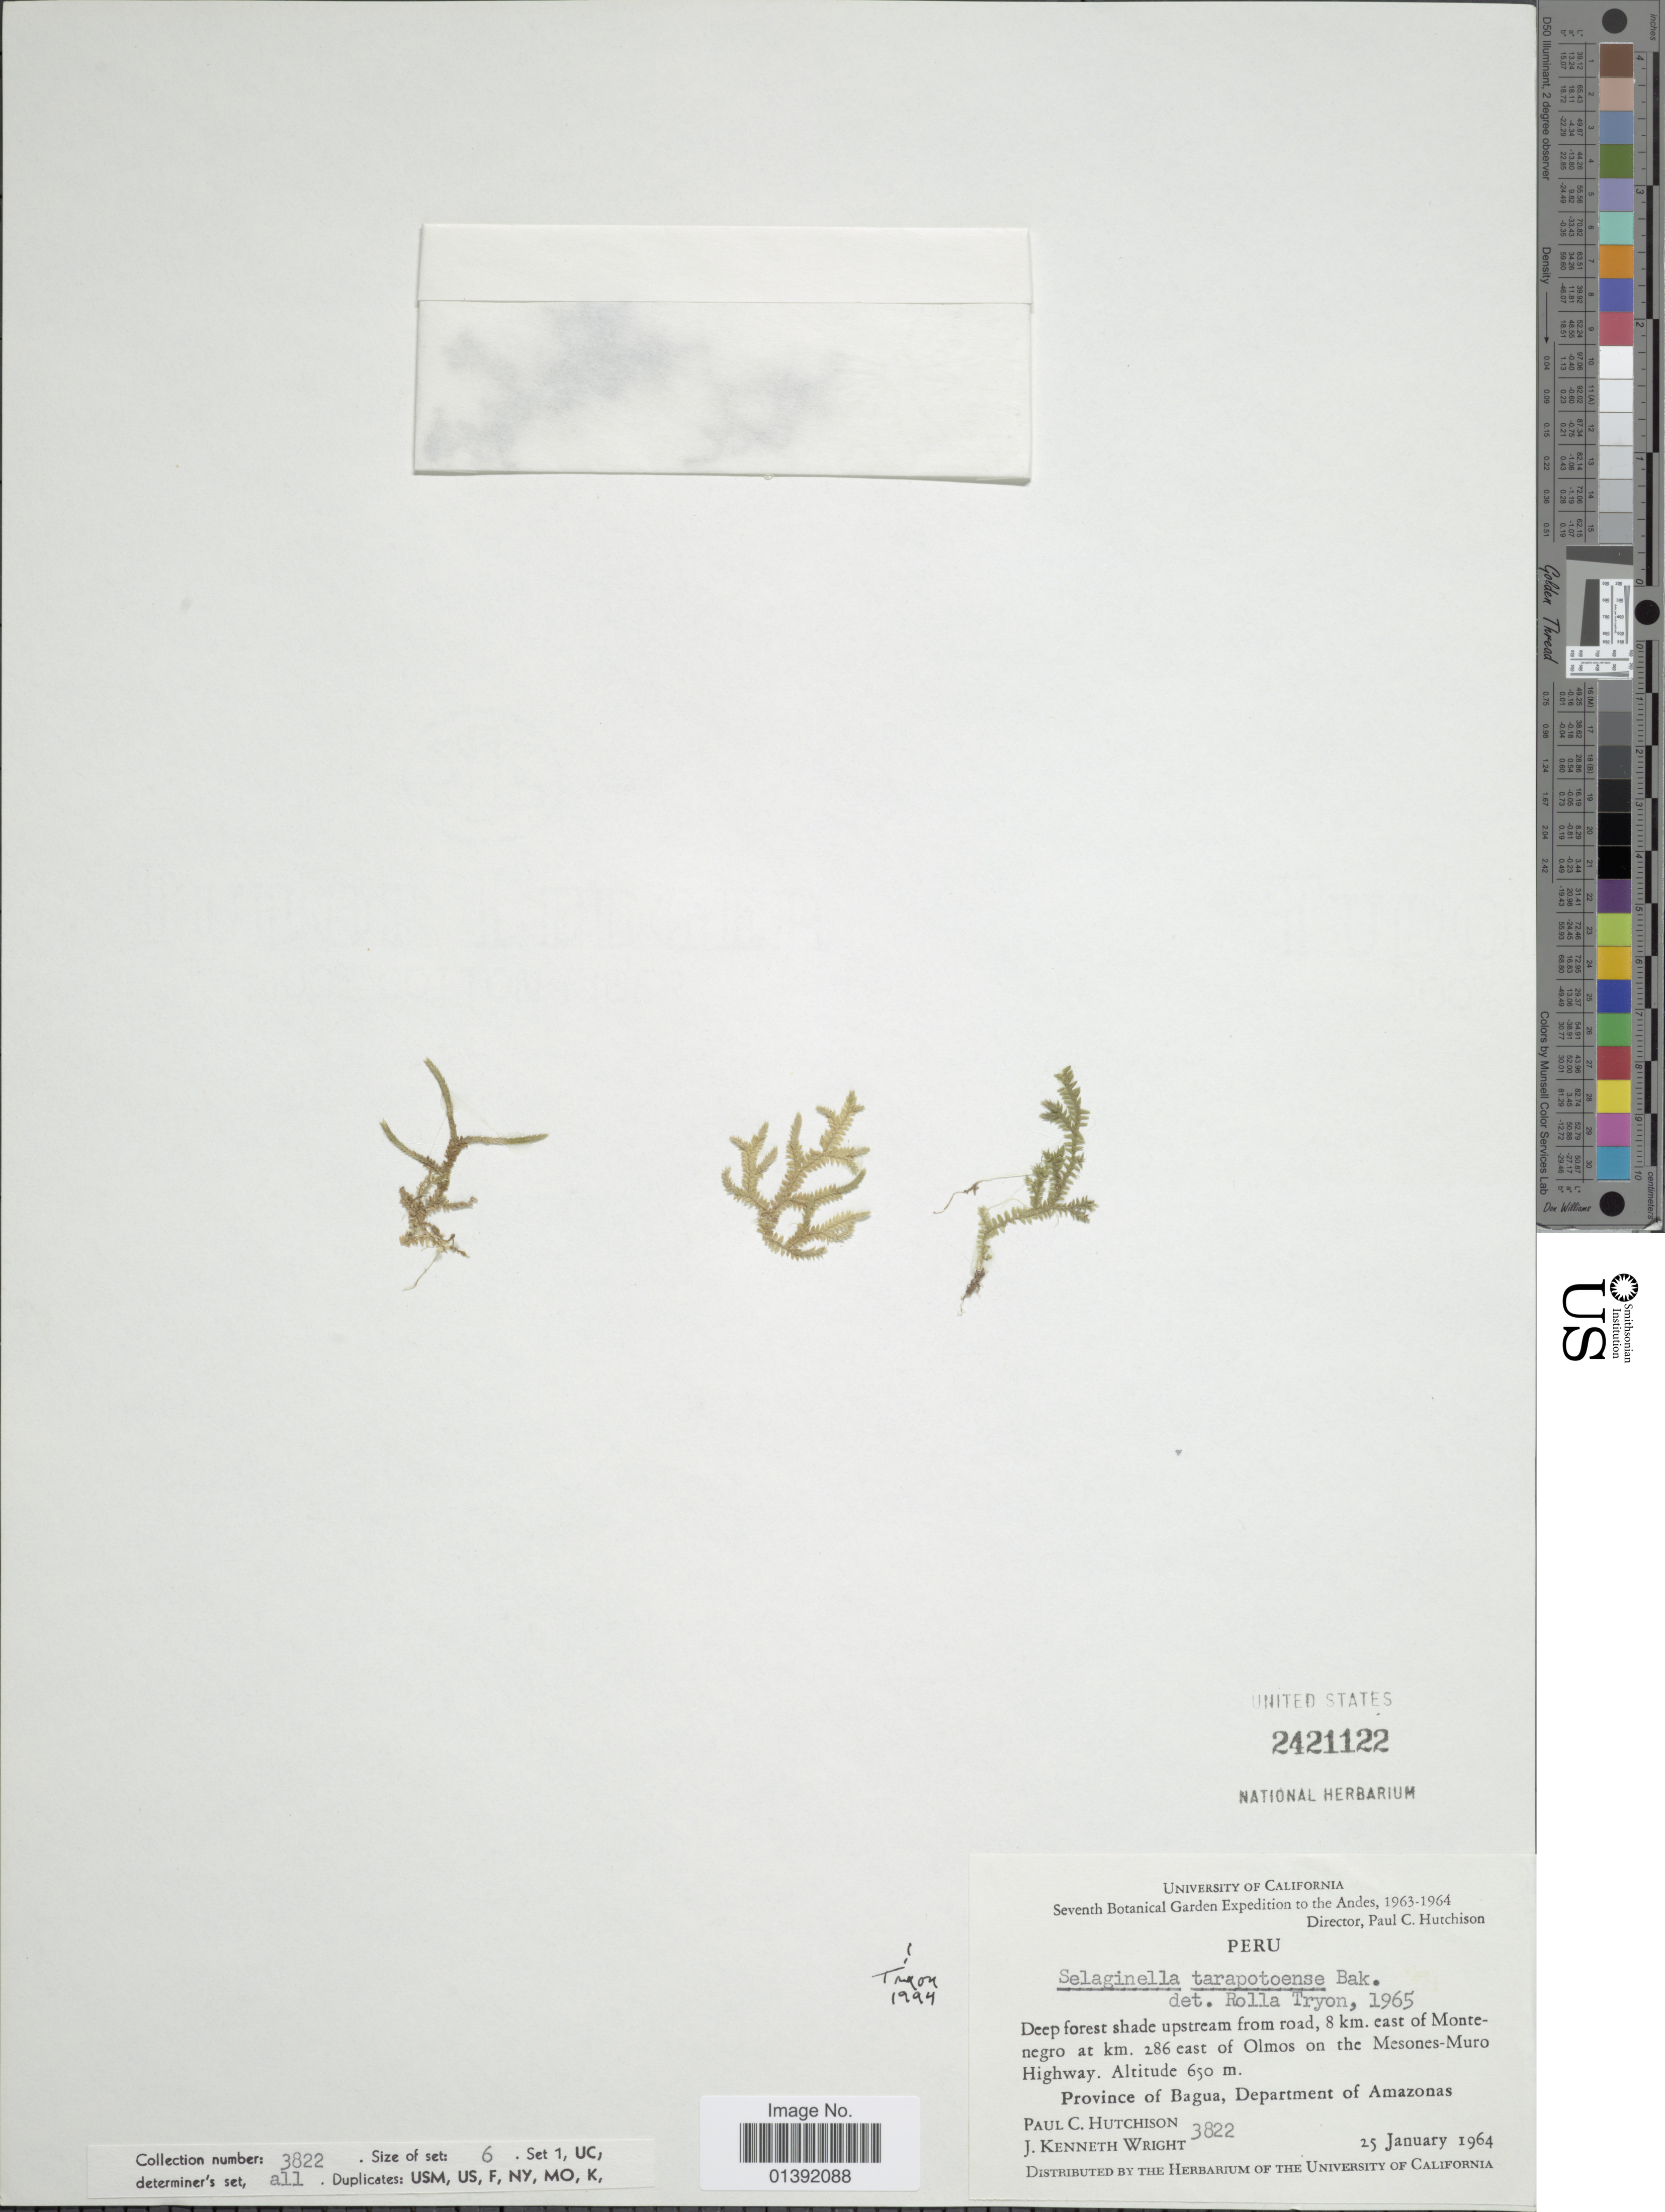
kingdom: Plantae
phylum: Tracheophyta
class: Lycopodiopsida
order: Selaginellales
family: Selaginellaceae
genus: Selaginella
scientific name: Selaginella tarapotensis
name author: Baker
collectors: P. C. Hutchison & J. K. Wright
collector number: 3822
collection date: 1964-01-25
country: Peru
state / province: Amazonas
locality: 8 km east of Montenegro at km 286 east of Olmos on the Mesones-Muro Highway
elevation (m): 650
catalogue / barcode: US 2421122